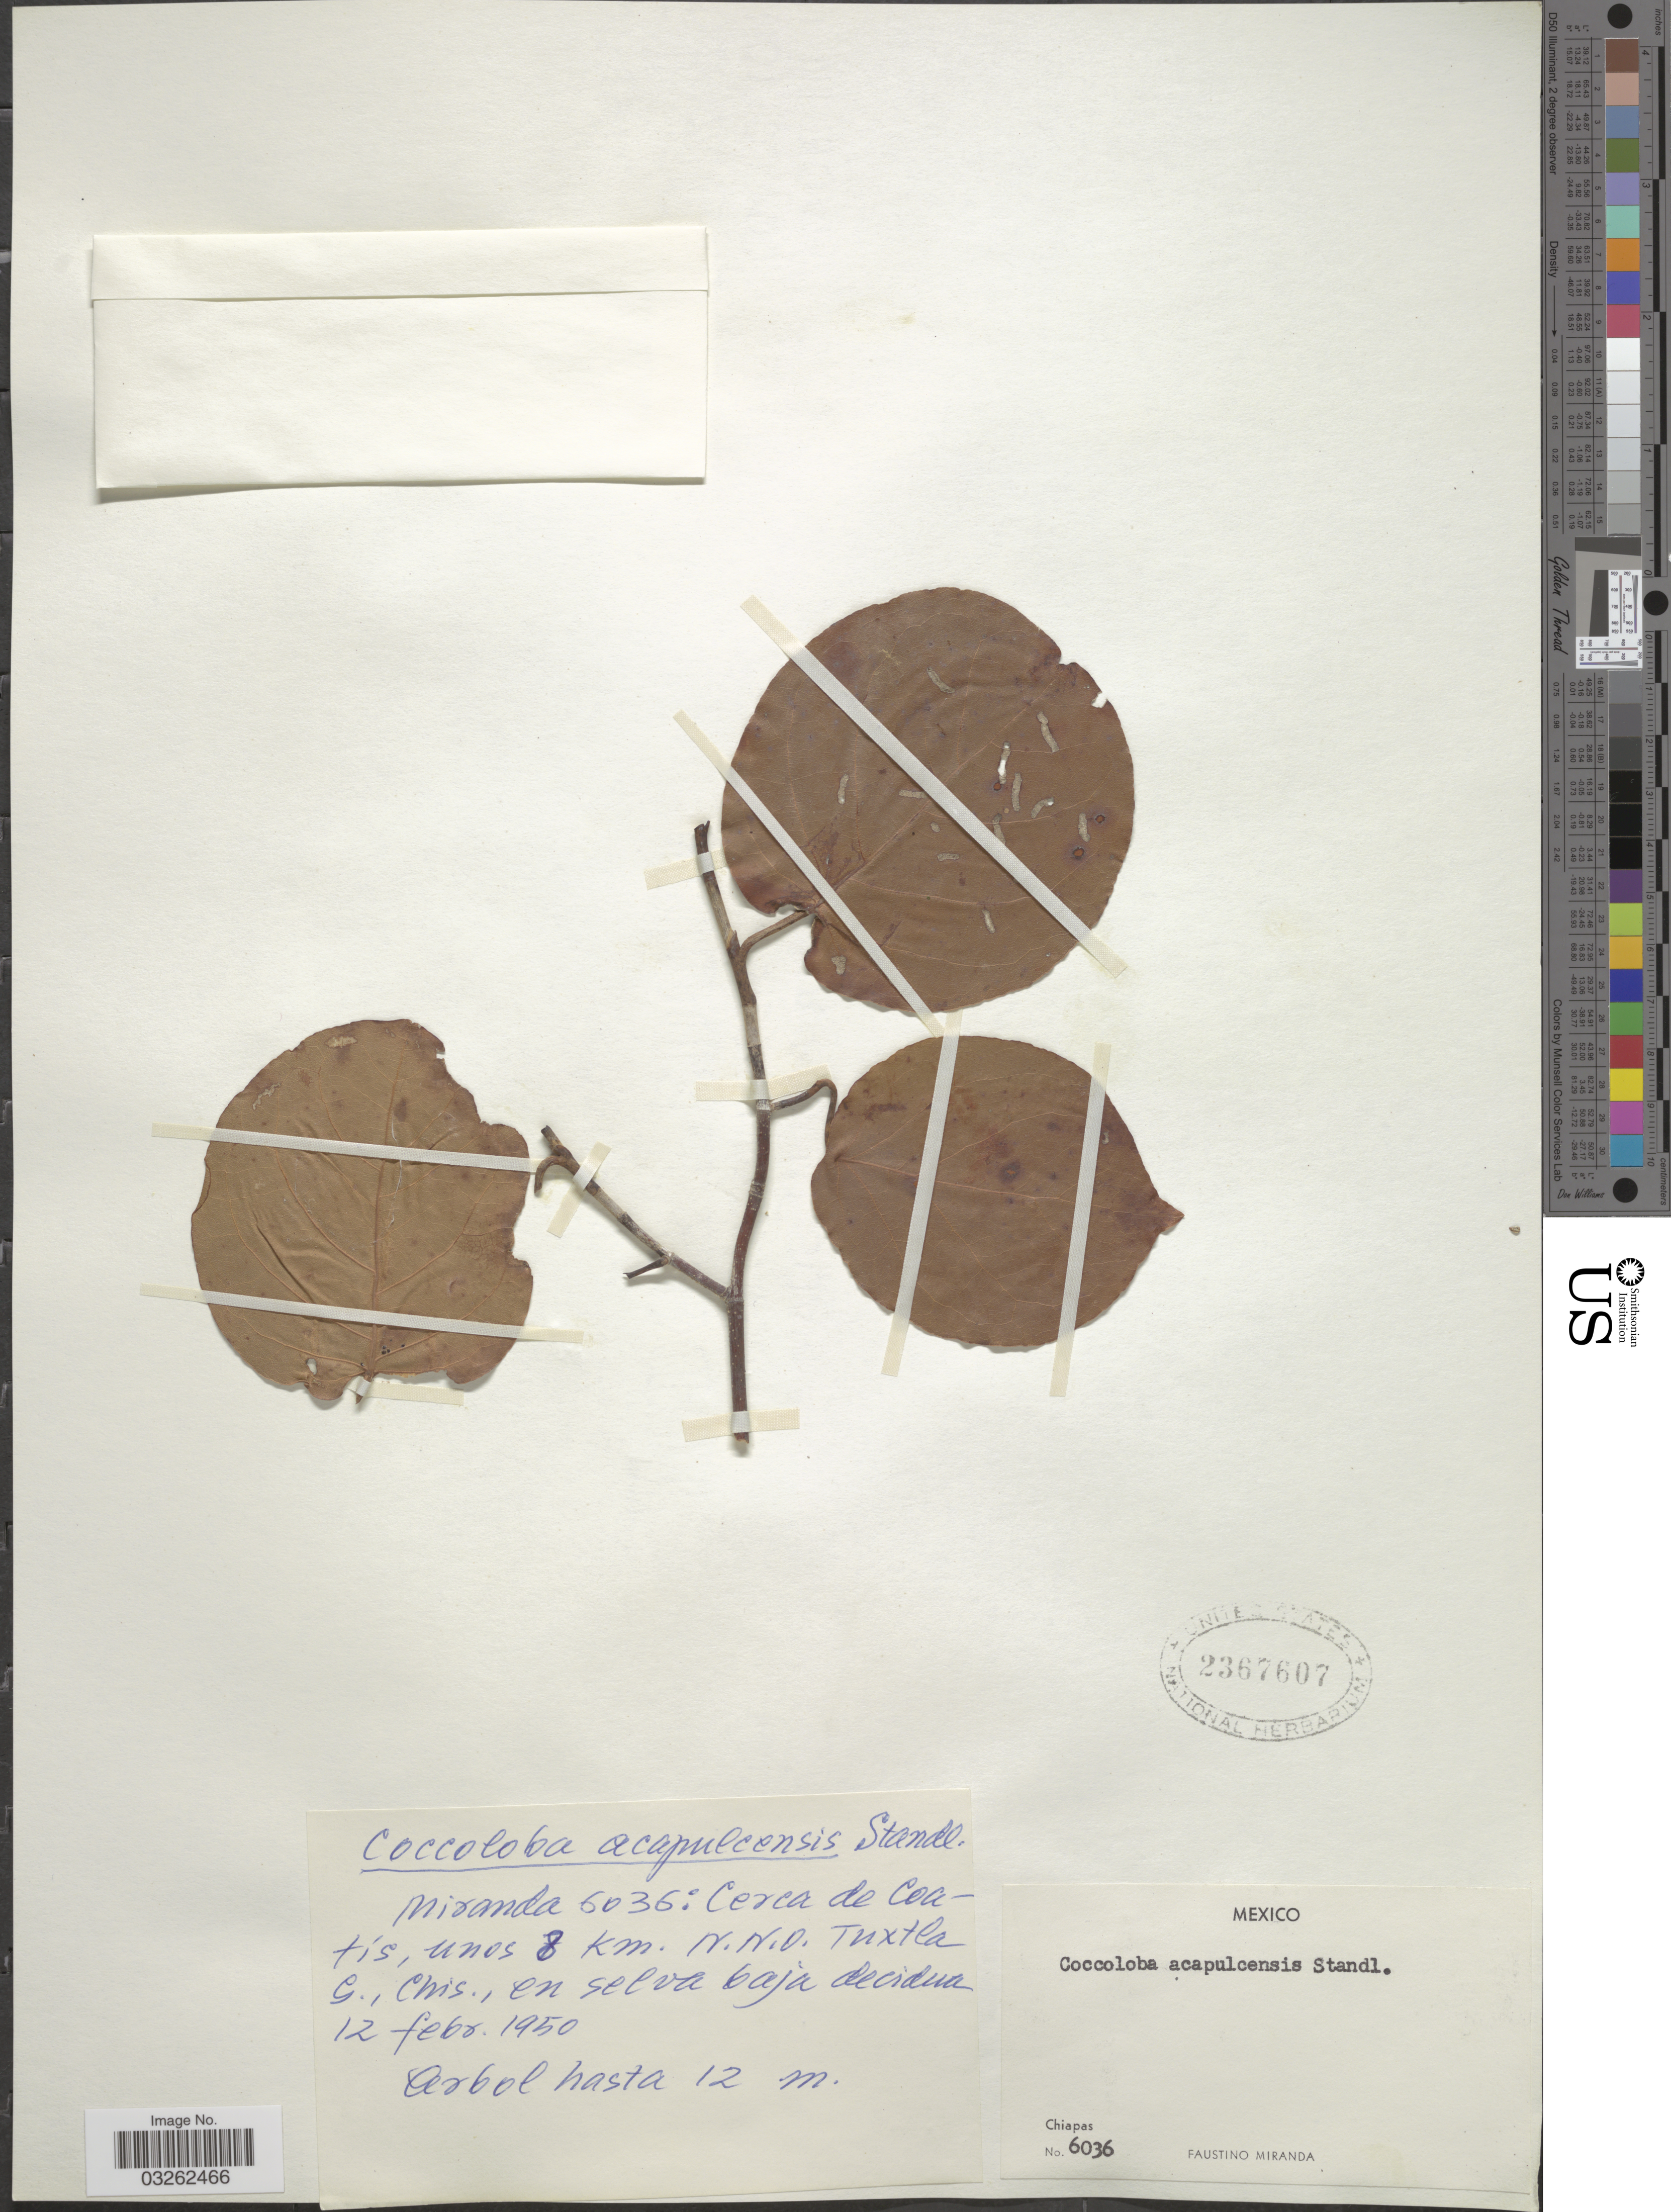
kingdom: Plantae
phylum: Tracheophyta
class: Magnoliopsida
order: Caryophyllales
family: Polygonaceae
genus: Coccoloba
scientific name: Coccoloba acapulcensis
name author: Standl.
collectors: F. Miranda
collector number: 6036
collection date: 1950-02-12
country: Mexico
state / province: Chiapas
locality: Cerca de Coatis, unos 8 km. N.N.O. Tuxtla G., Chis.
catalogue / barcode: US 2367607